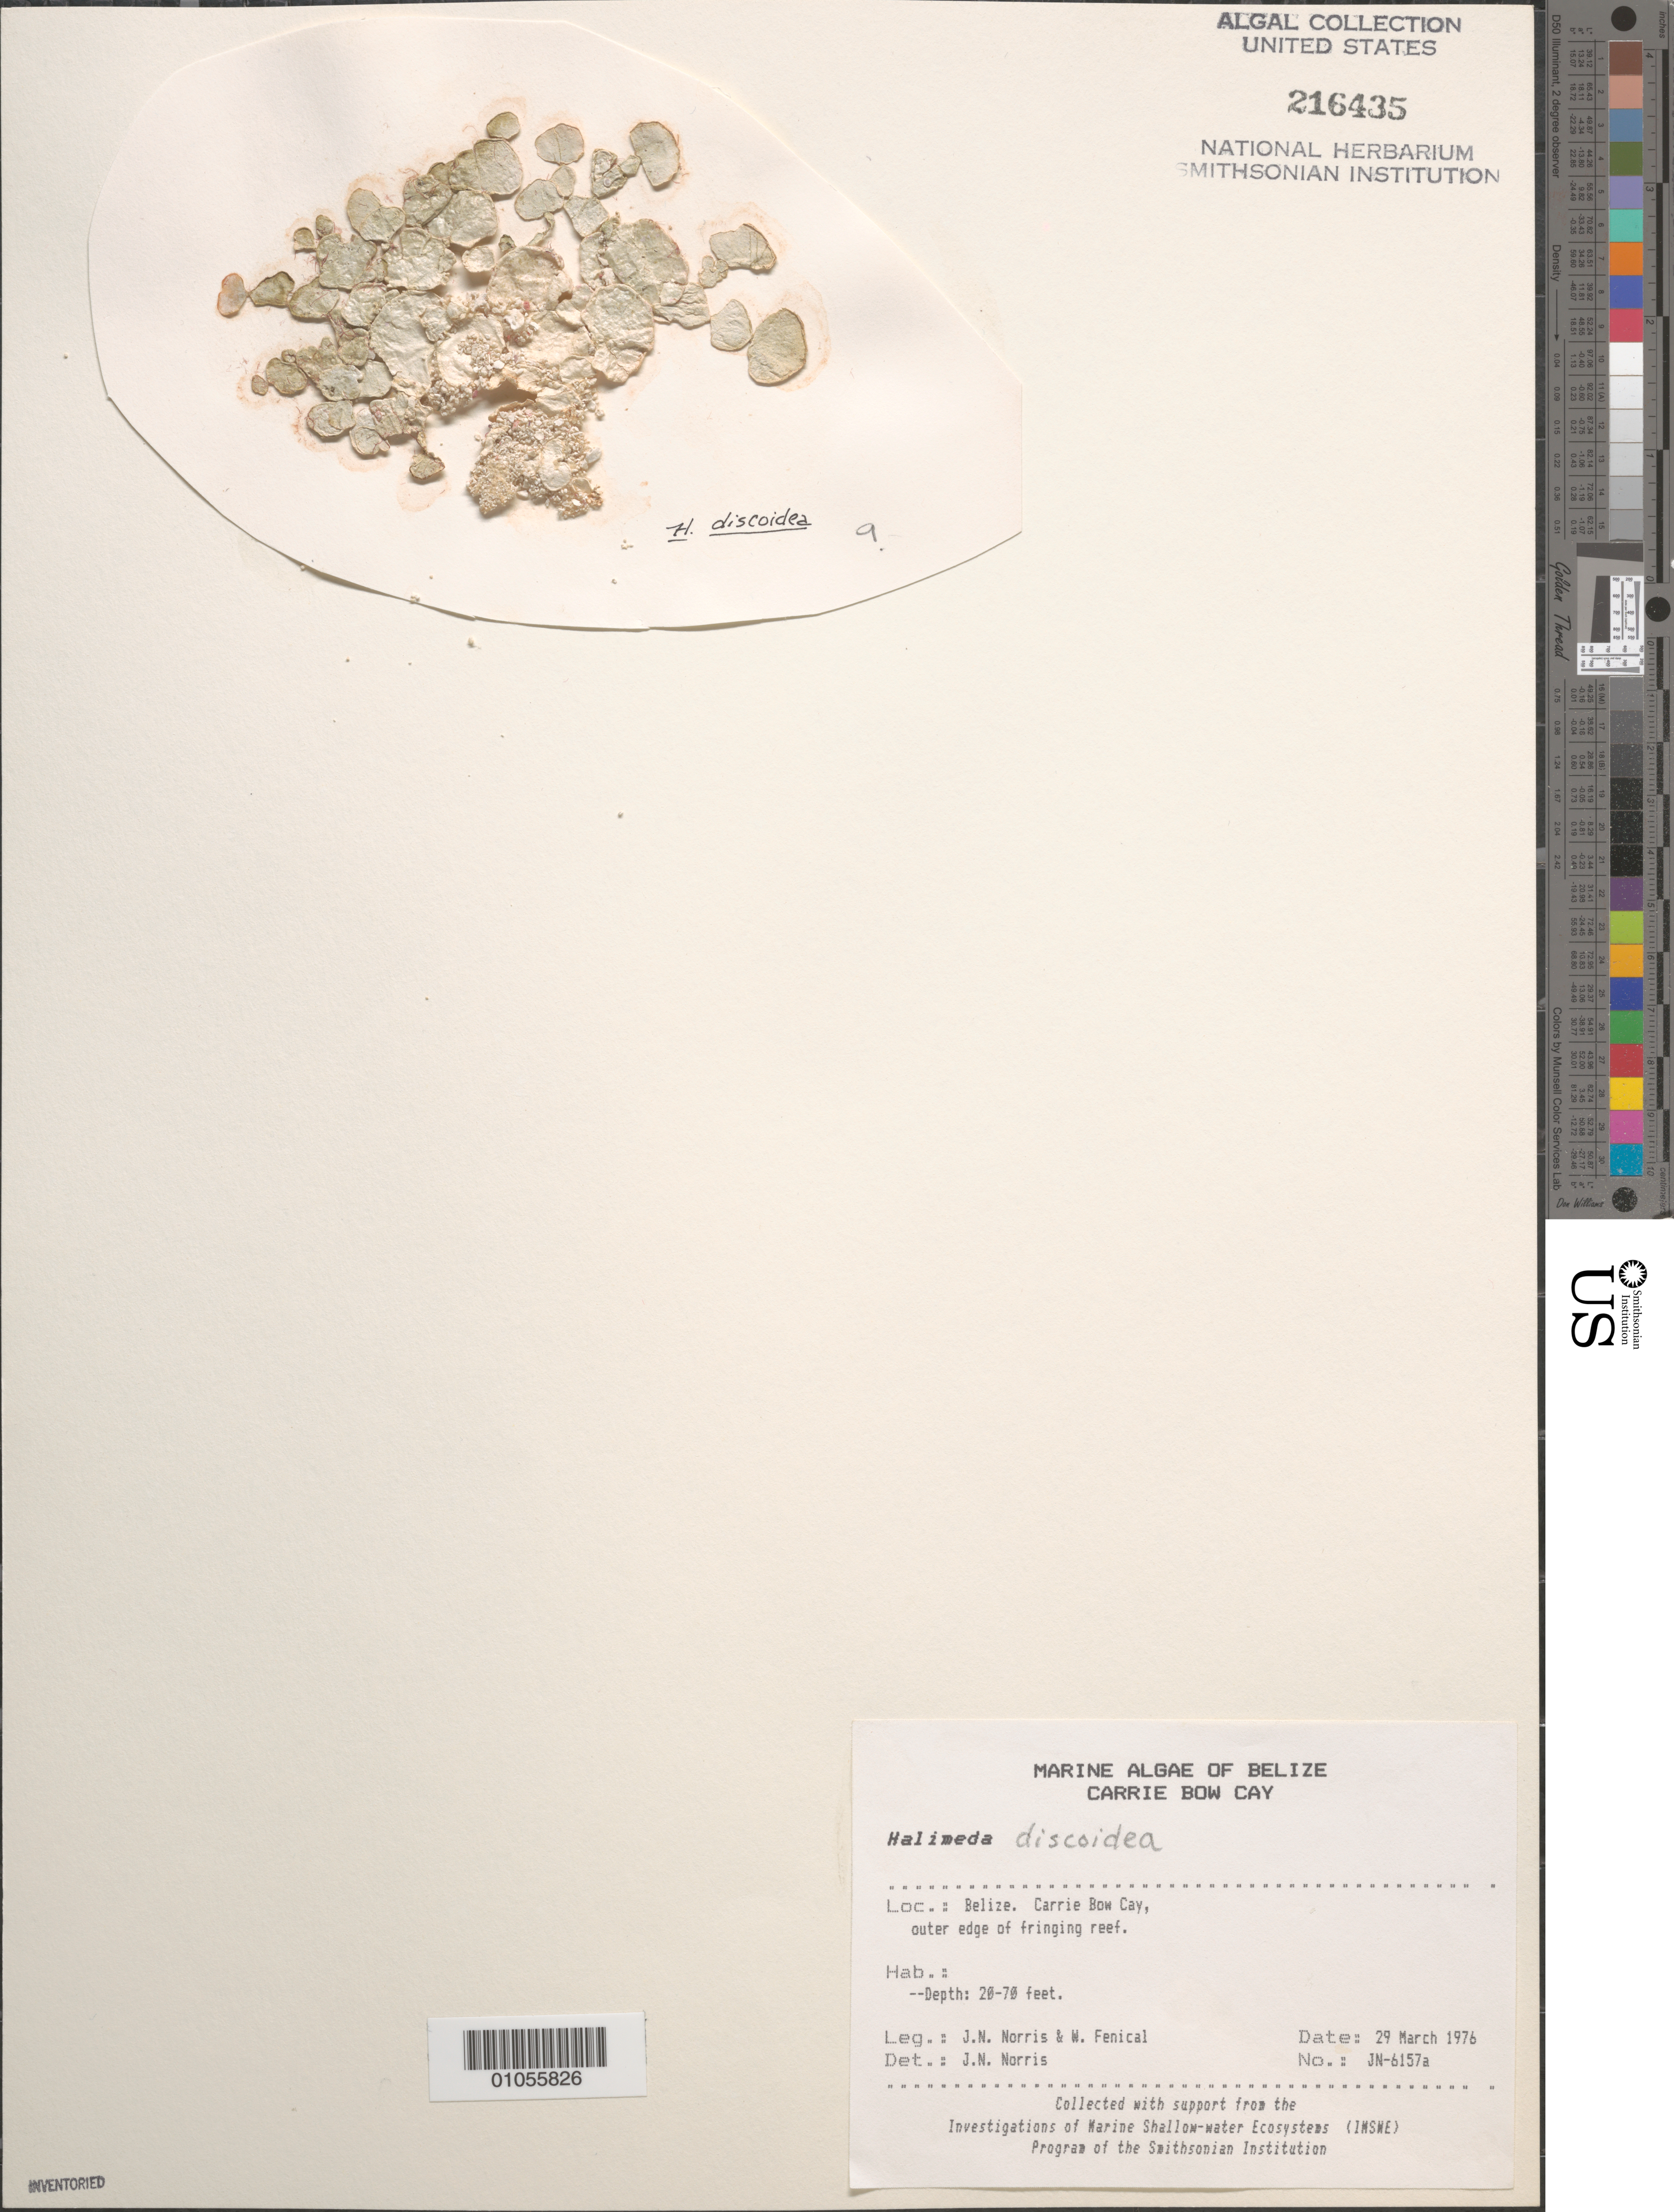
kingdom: Plantae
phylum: Chlorophyta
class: Ulvophyceae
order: Bryopsidales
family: Halimedaceae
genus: Halimeda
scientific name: Halimeda discoidea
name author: Decne.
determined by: Norris, James N.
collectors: J. N. Norris & W. Fenical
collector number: JN-6157a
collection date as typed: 29 Mar 1976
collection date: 1976-03-29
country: Belize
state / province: Stann Creek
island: Carrie Bow Cay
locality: Outer edge of fringing reef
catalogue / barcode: US 216435